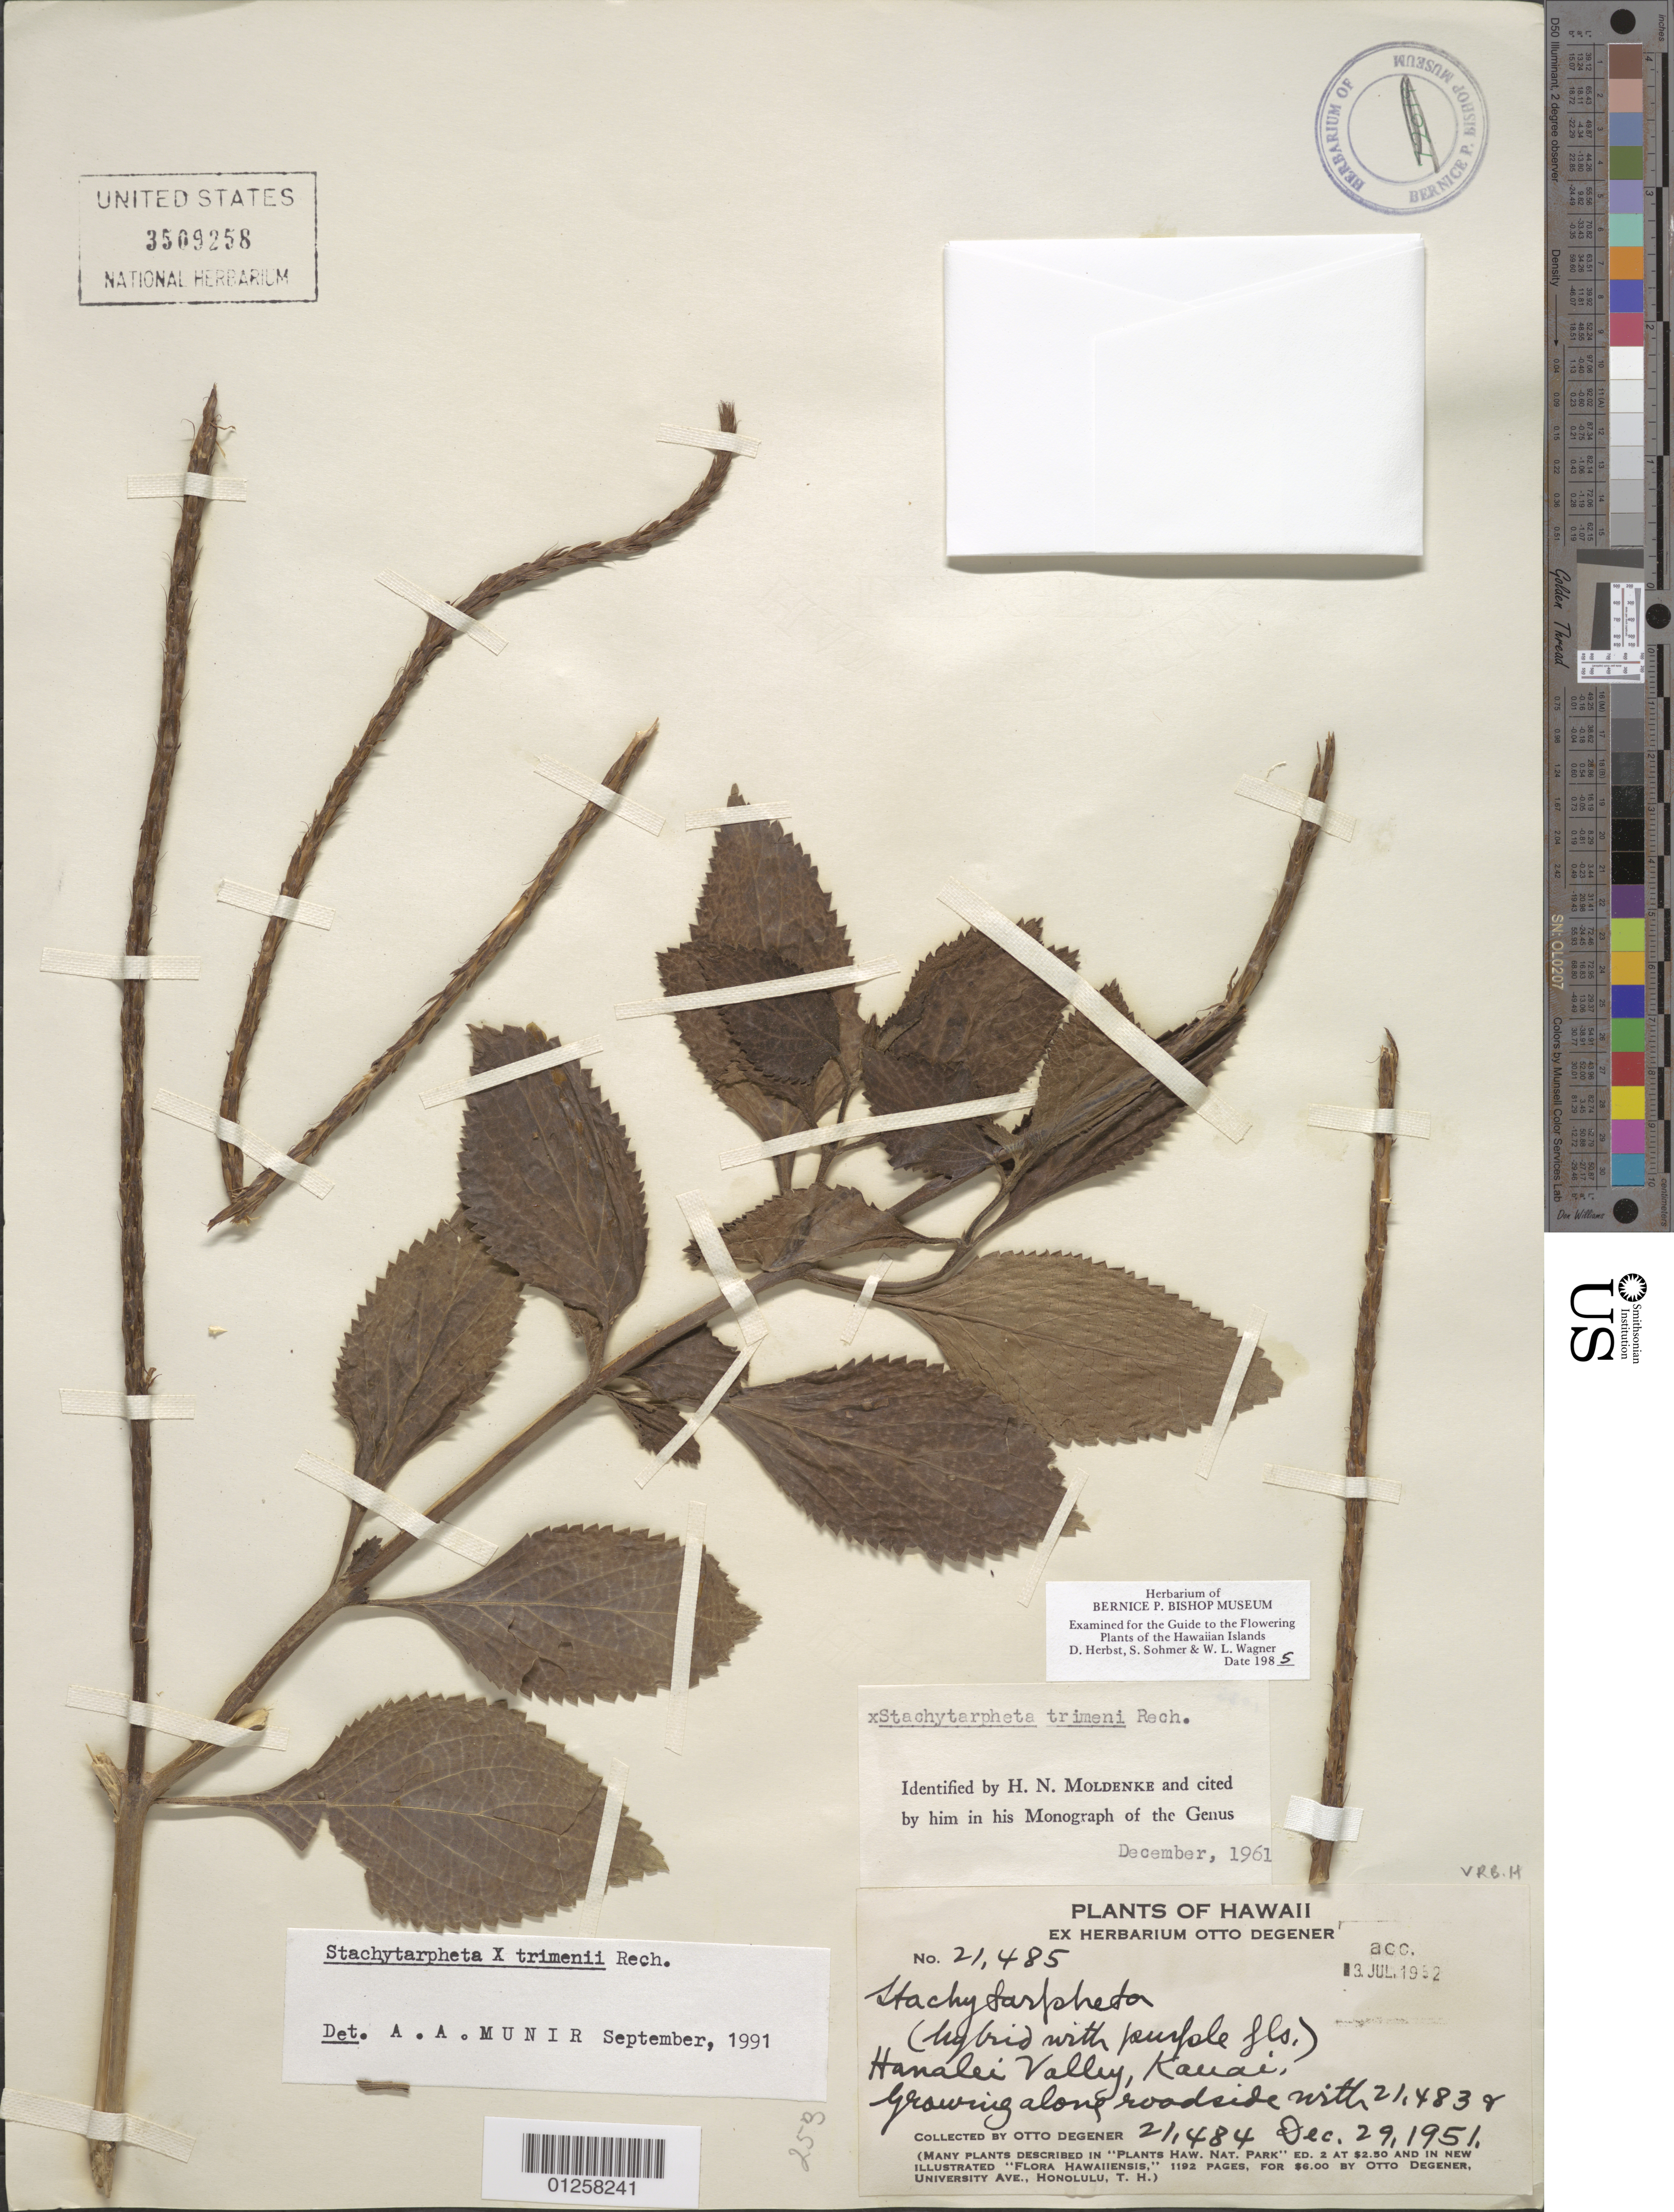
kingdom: Plantae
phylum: Tracheophyta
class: Magnoliopsida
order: Lamiales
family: Verbenaceae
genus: Stachytarpheta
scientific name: Stachytarpheta x trimenii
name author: Rech.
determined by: Munir, A. A.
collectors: O. Degener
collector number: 21485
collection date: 1951-12-29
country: United States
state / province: Hawaii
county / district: Kauai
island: Kaua'i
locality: Hanalei Valley.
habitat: Growing along roadside.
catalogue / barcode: US 3509258